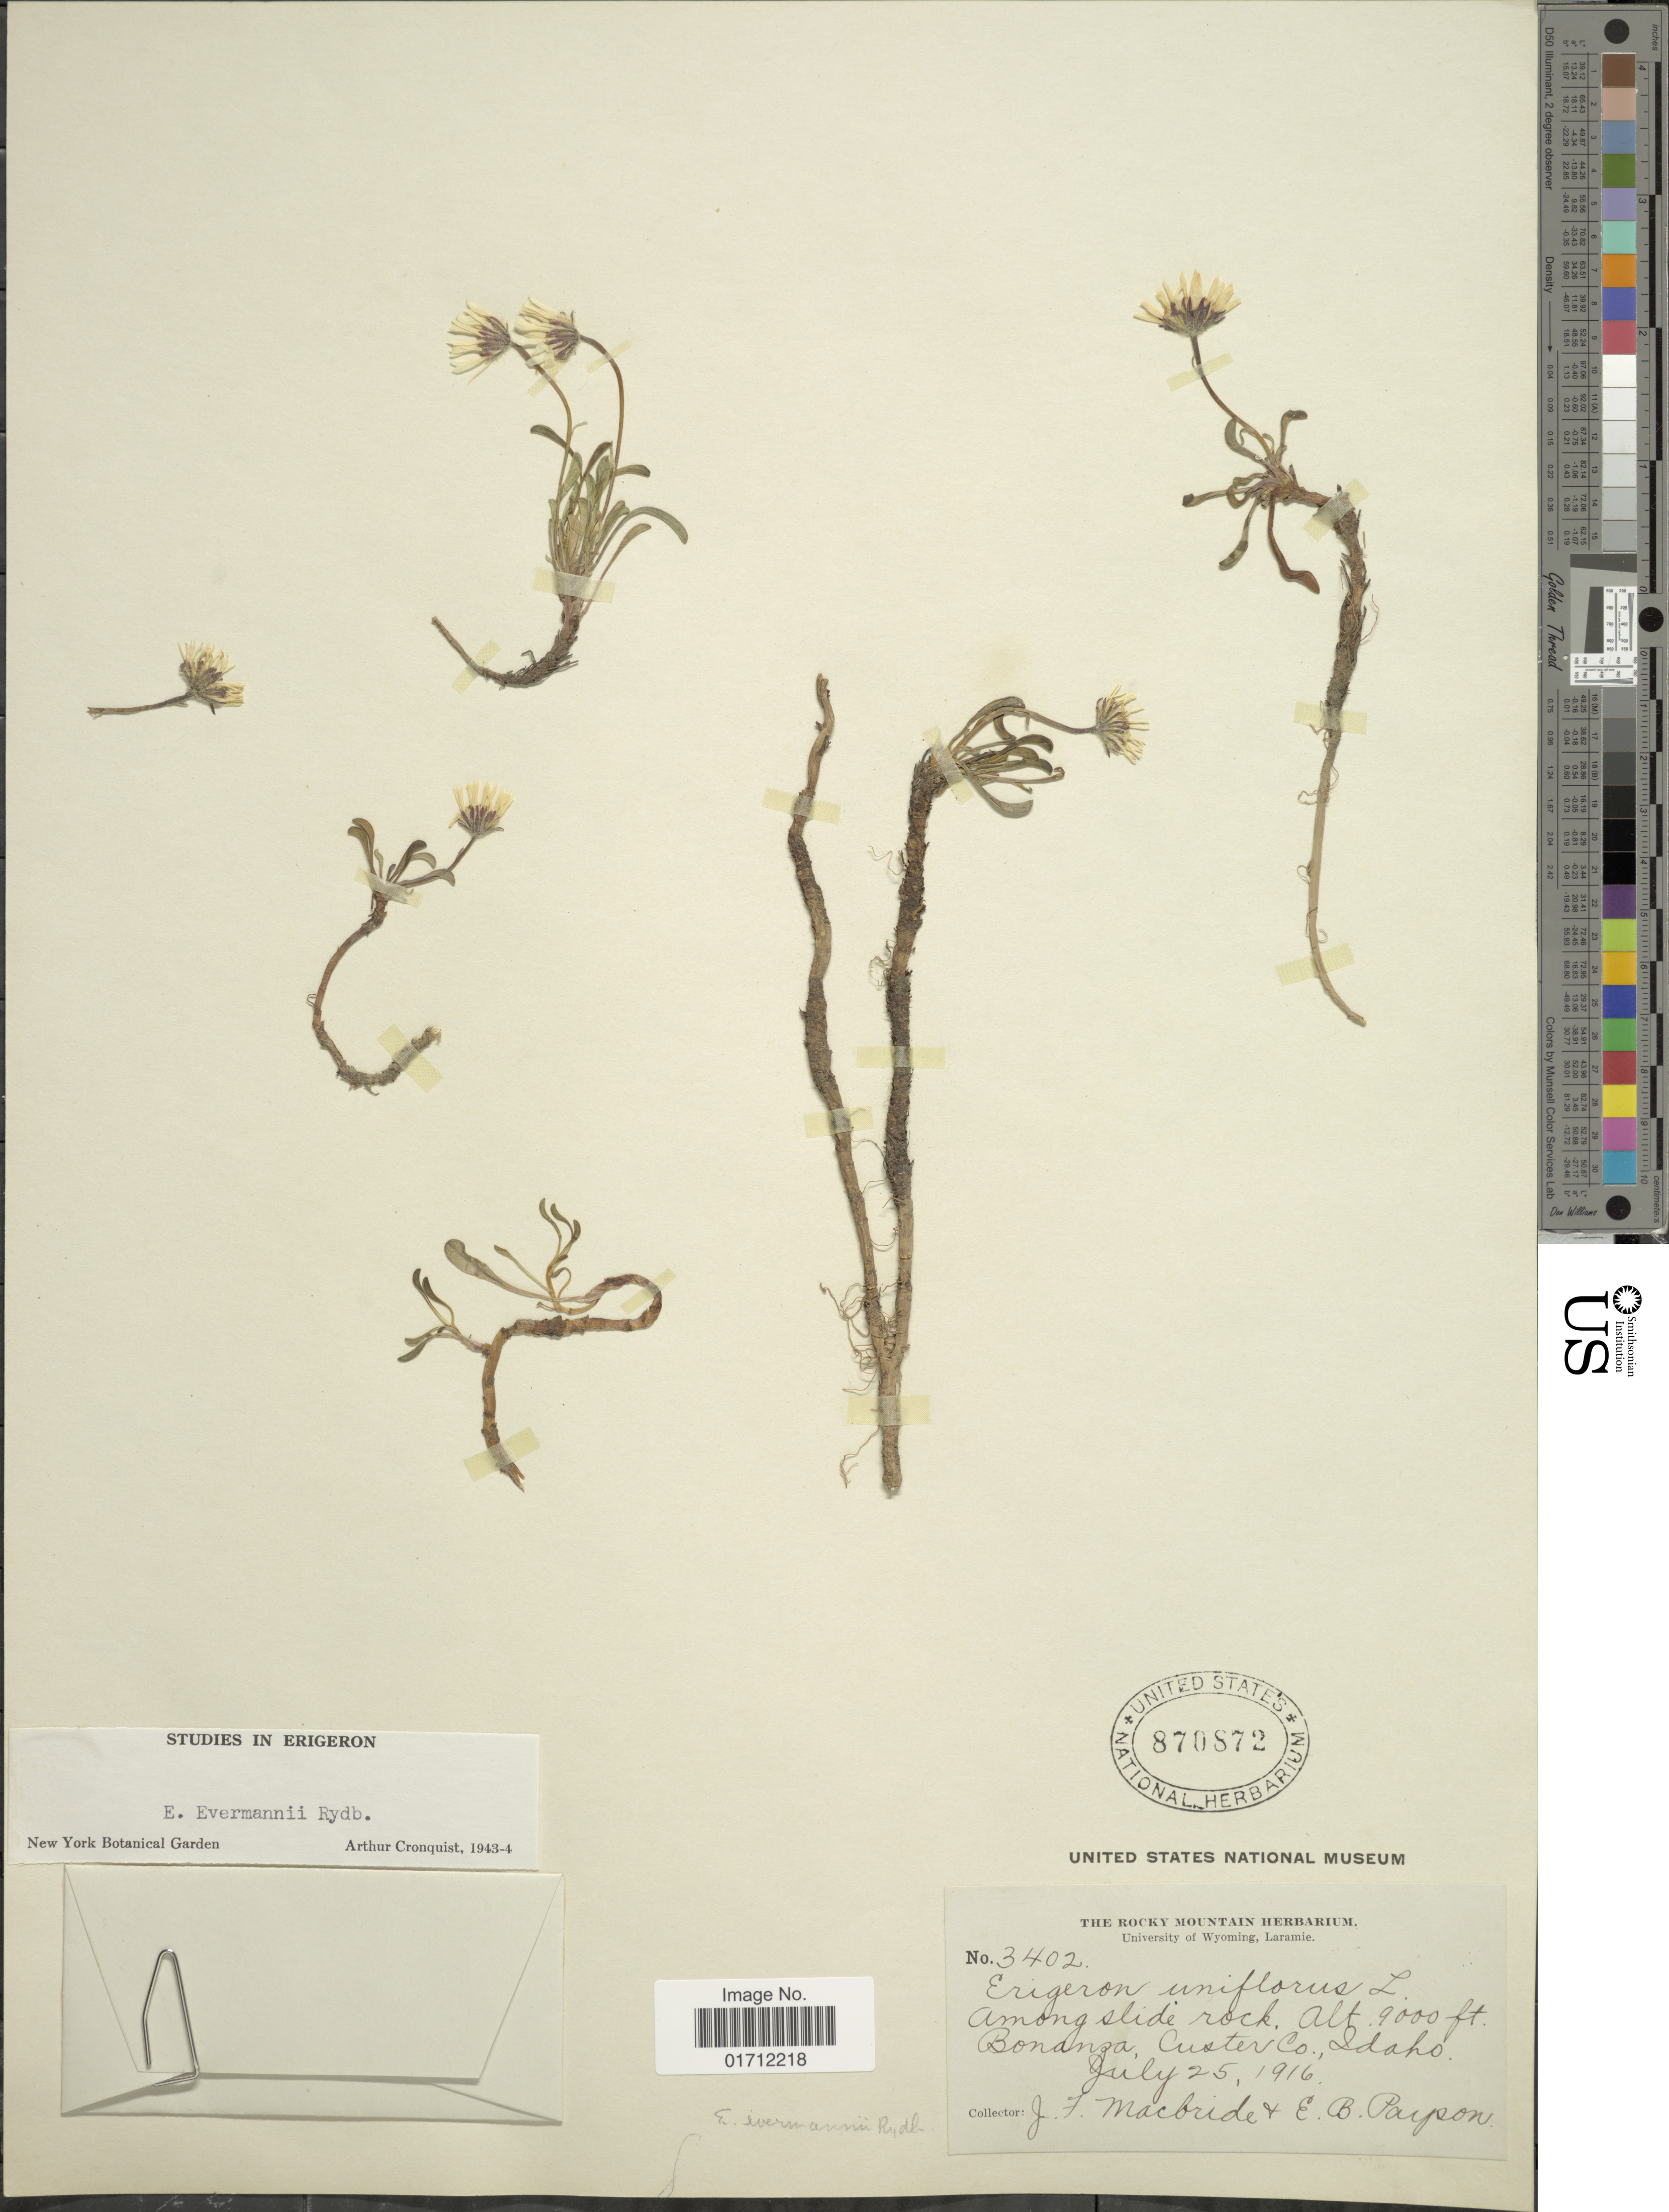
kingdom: Plantae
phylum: Tracheophyta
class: Magnoliopsida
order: Asterales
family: Asteraceae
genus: Erigeron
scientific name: Erigeron evermannii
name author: Rydb.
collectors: J. F. Macbride & E. B. Payson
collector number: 3402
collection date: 1916-07-25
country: United States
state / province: Idaho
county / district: Custer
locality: Bonanza.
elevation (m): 2743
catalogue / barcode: US 870872